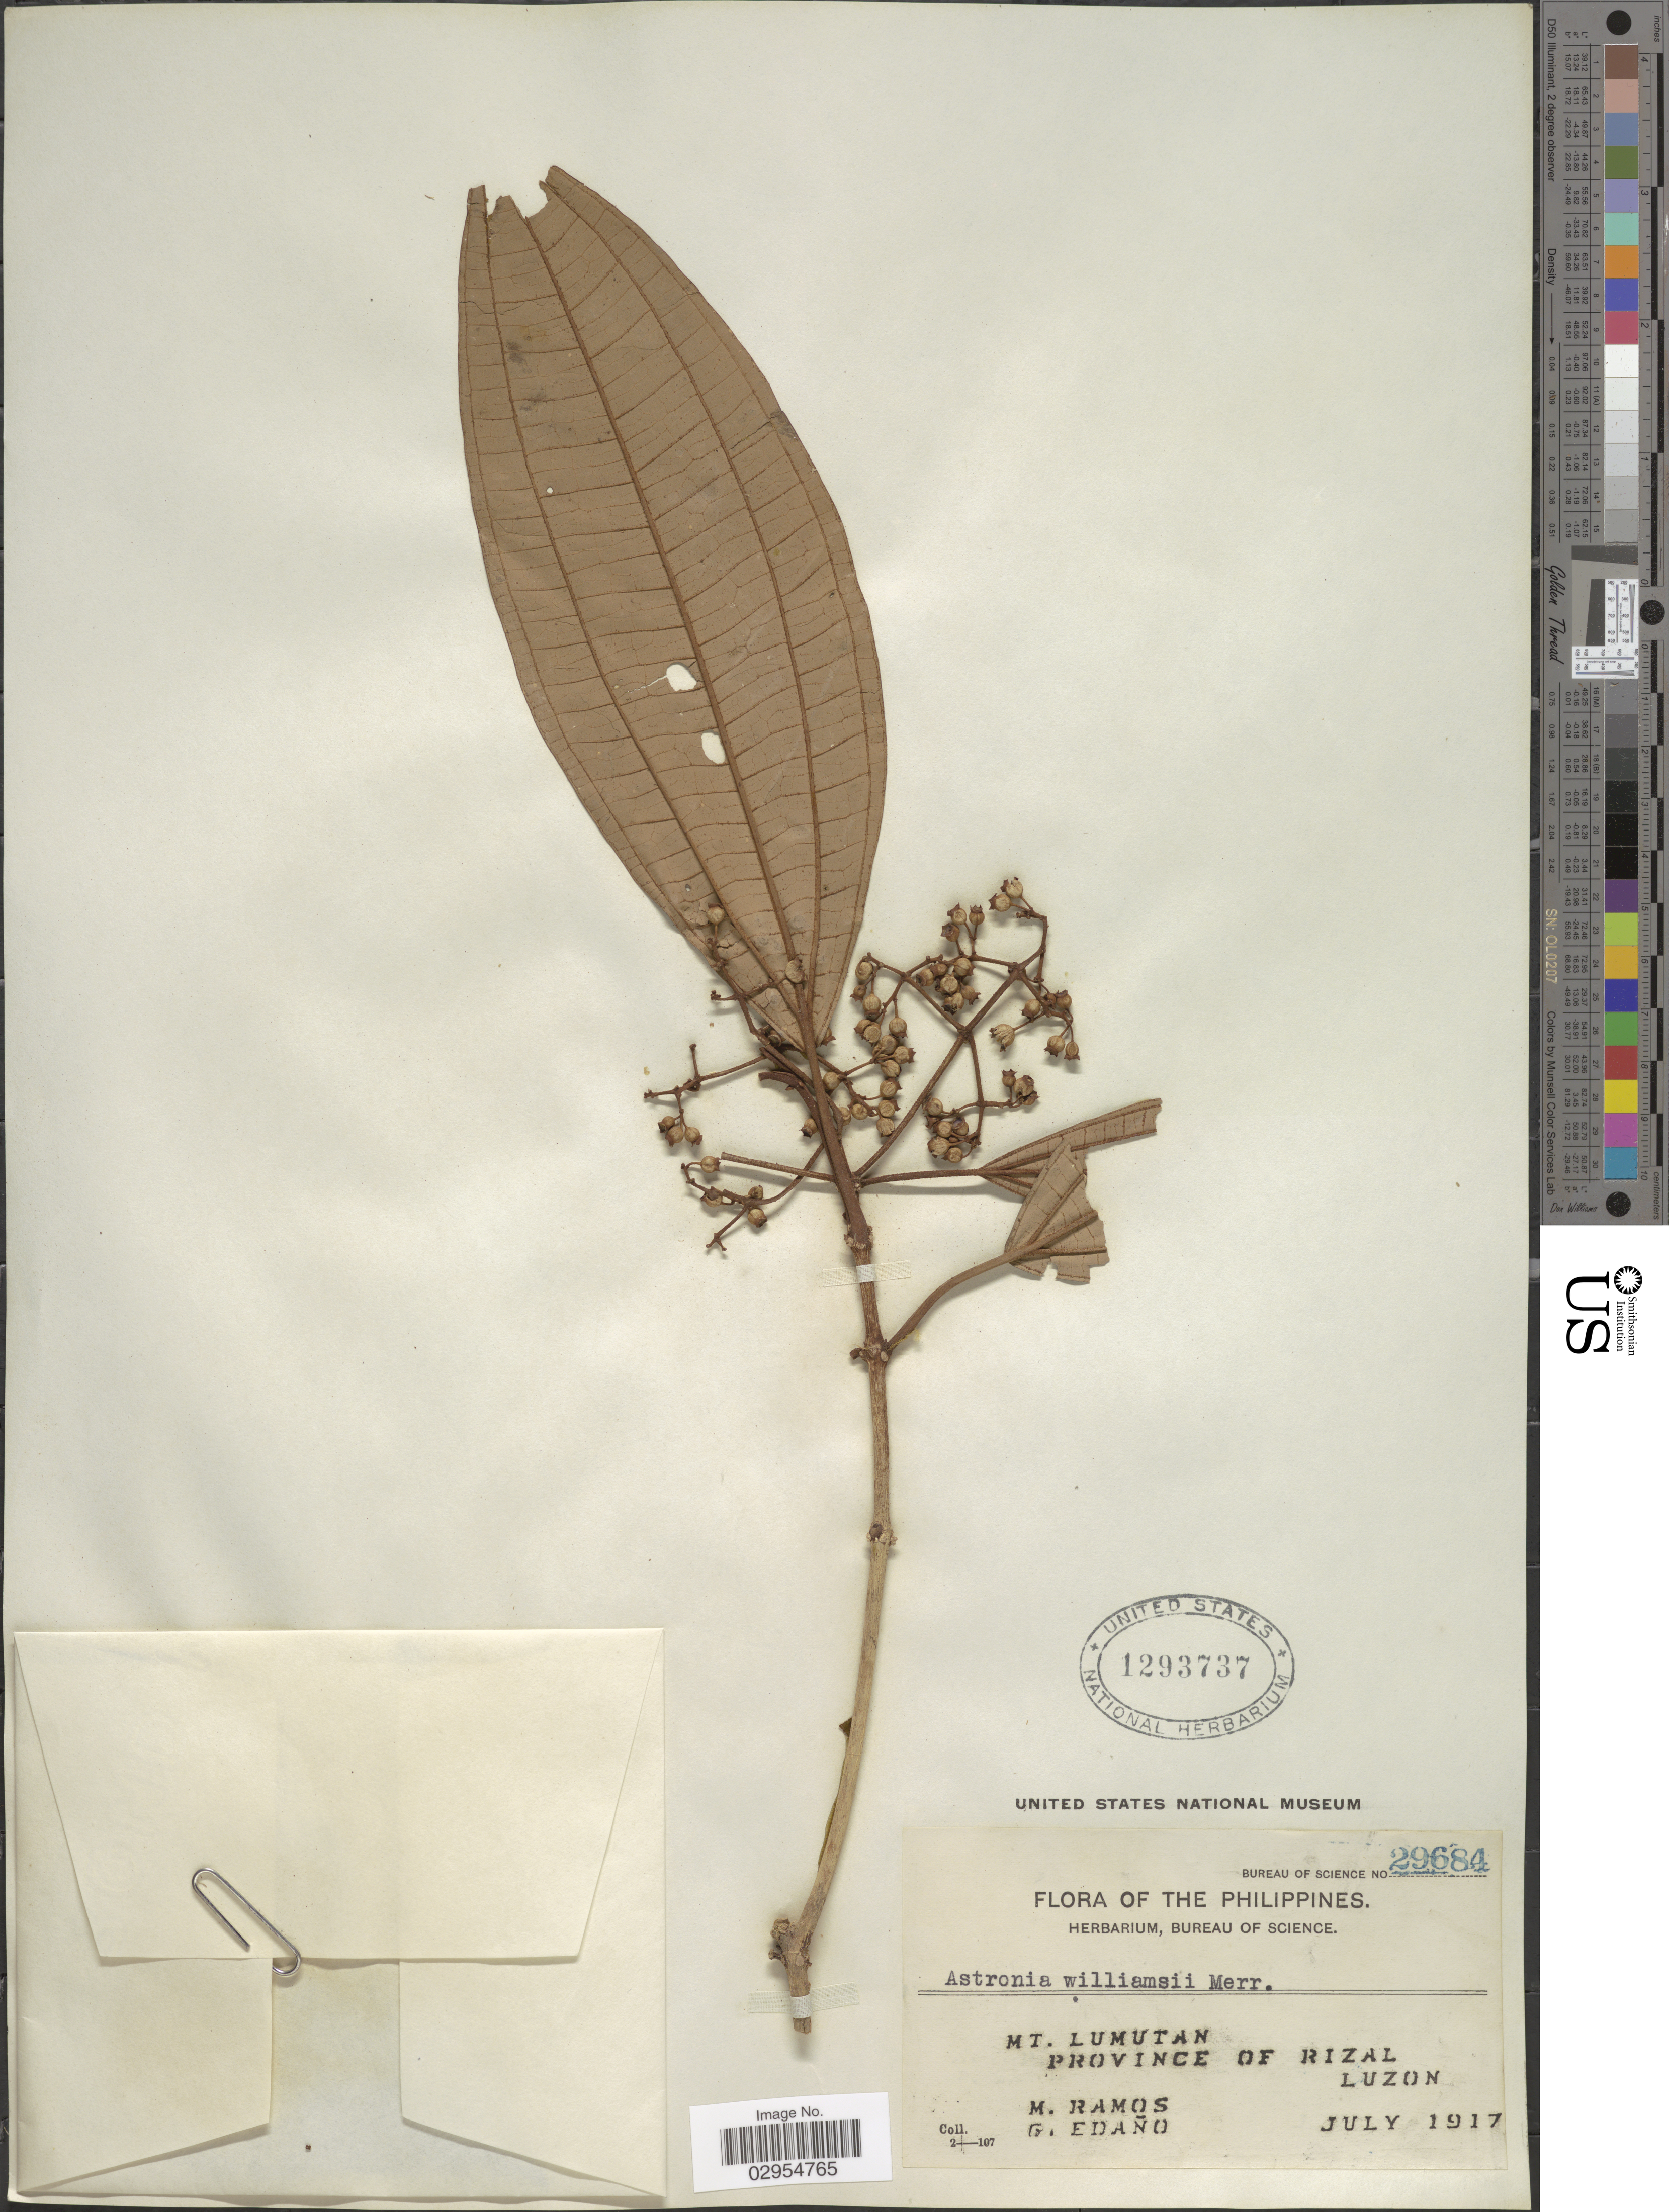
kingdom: Plantae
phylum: Tracheophyta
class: Magnoliopsida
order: Myrtales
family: Melastomataceae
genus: Astronia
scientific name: Astronia williamsii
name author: Merr. ex C.B. Rob.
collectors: M. Ramos & G. Edaño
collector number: Bureau of Science 29684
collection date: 1917-07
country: Philippines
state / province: Calabarzon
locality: Mt. Lumutan, Province of Rizal, Luzon.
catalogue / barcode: US 1293737